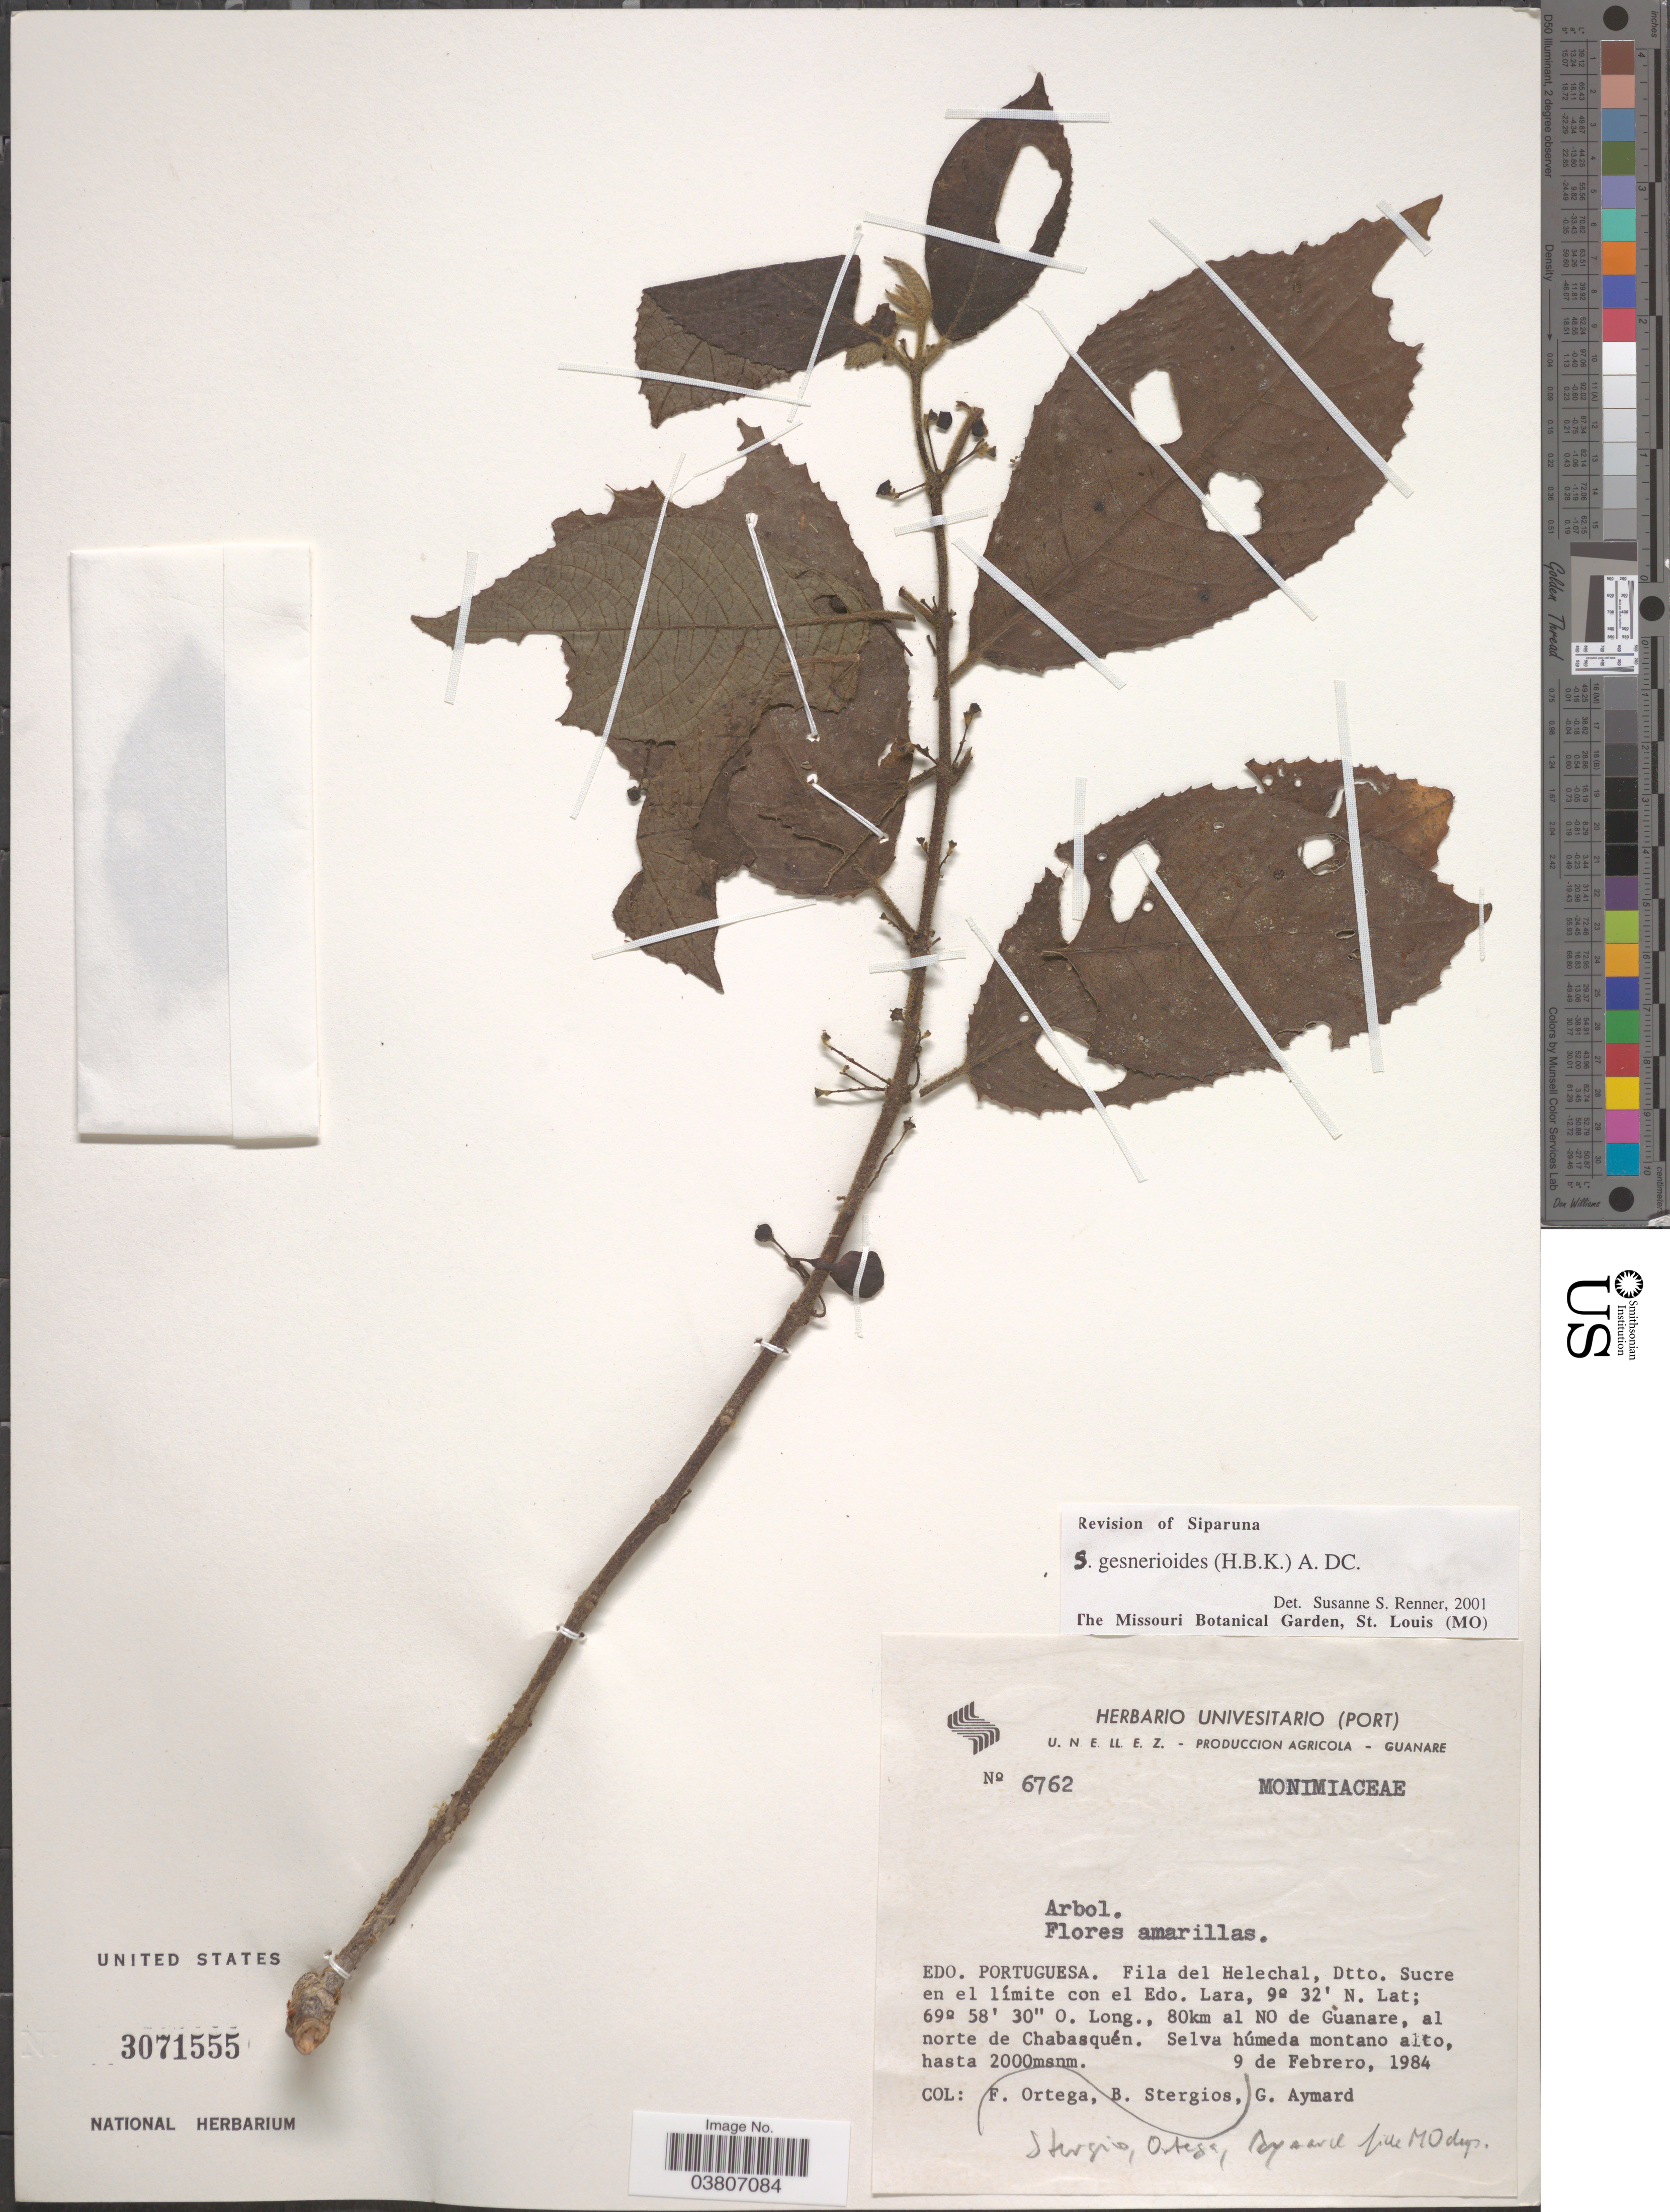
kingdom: Plantae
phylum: Tracheophyta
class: Magnoliopsida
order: Laurales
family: Siparunaceae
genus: Siparuna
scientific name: Siparuna gesnerioides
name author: (Kunth) A. DC.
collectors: F. J. Ortega, B. G. Stergios & G. A. Aymard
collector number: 6762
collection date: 1984-02-09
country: Venezuela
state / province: Portuguesa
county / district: Sucre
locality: Fila del Helechal, en el límite con el Edo. Lara, 80 km NO de Guanare, al N de Chabasquén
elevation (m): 2000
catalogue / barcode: US 3071555